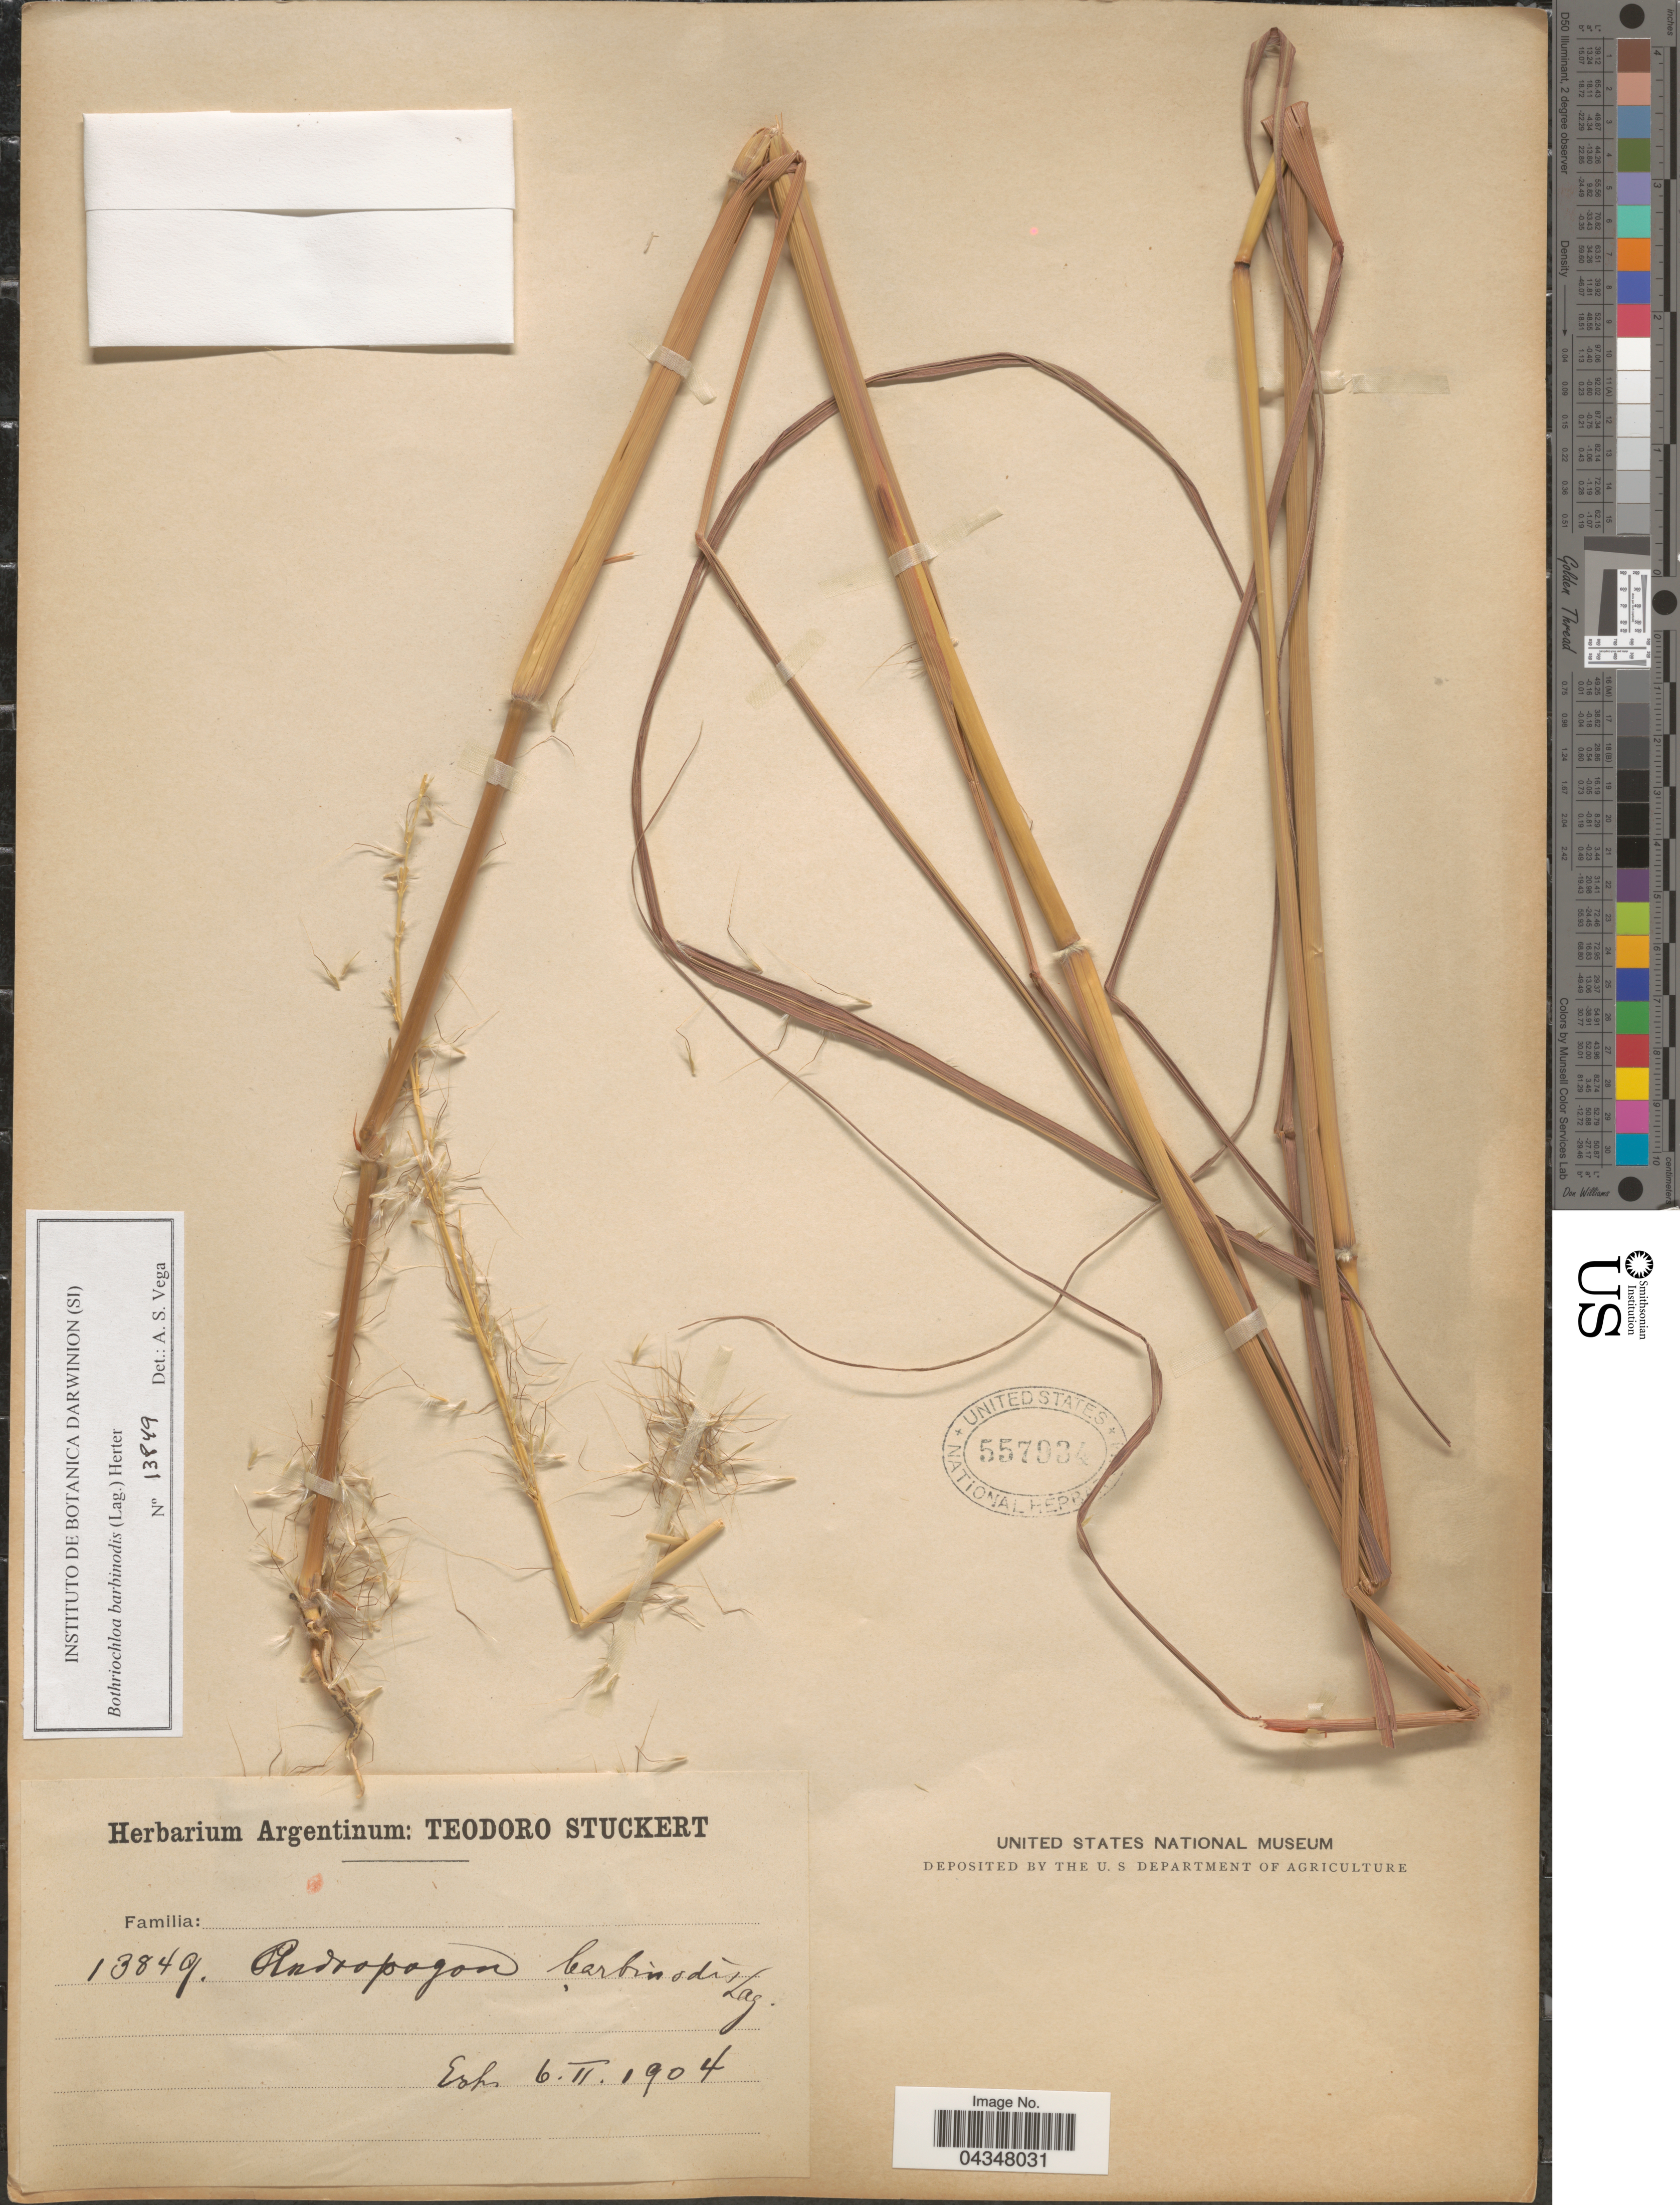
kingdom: Plantae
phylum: Tracheophyta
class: Liliopsida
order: Poales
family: Poaceae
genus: Bothriochloa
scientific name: Bothriochloa barbinodis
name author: (Lag.) Herter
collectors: T. Stuckert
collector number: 13849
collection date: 1904-02-06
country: Argentina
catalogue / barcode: US 557934